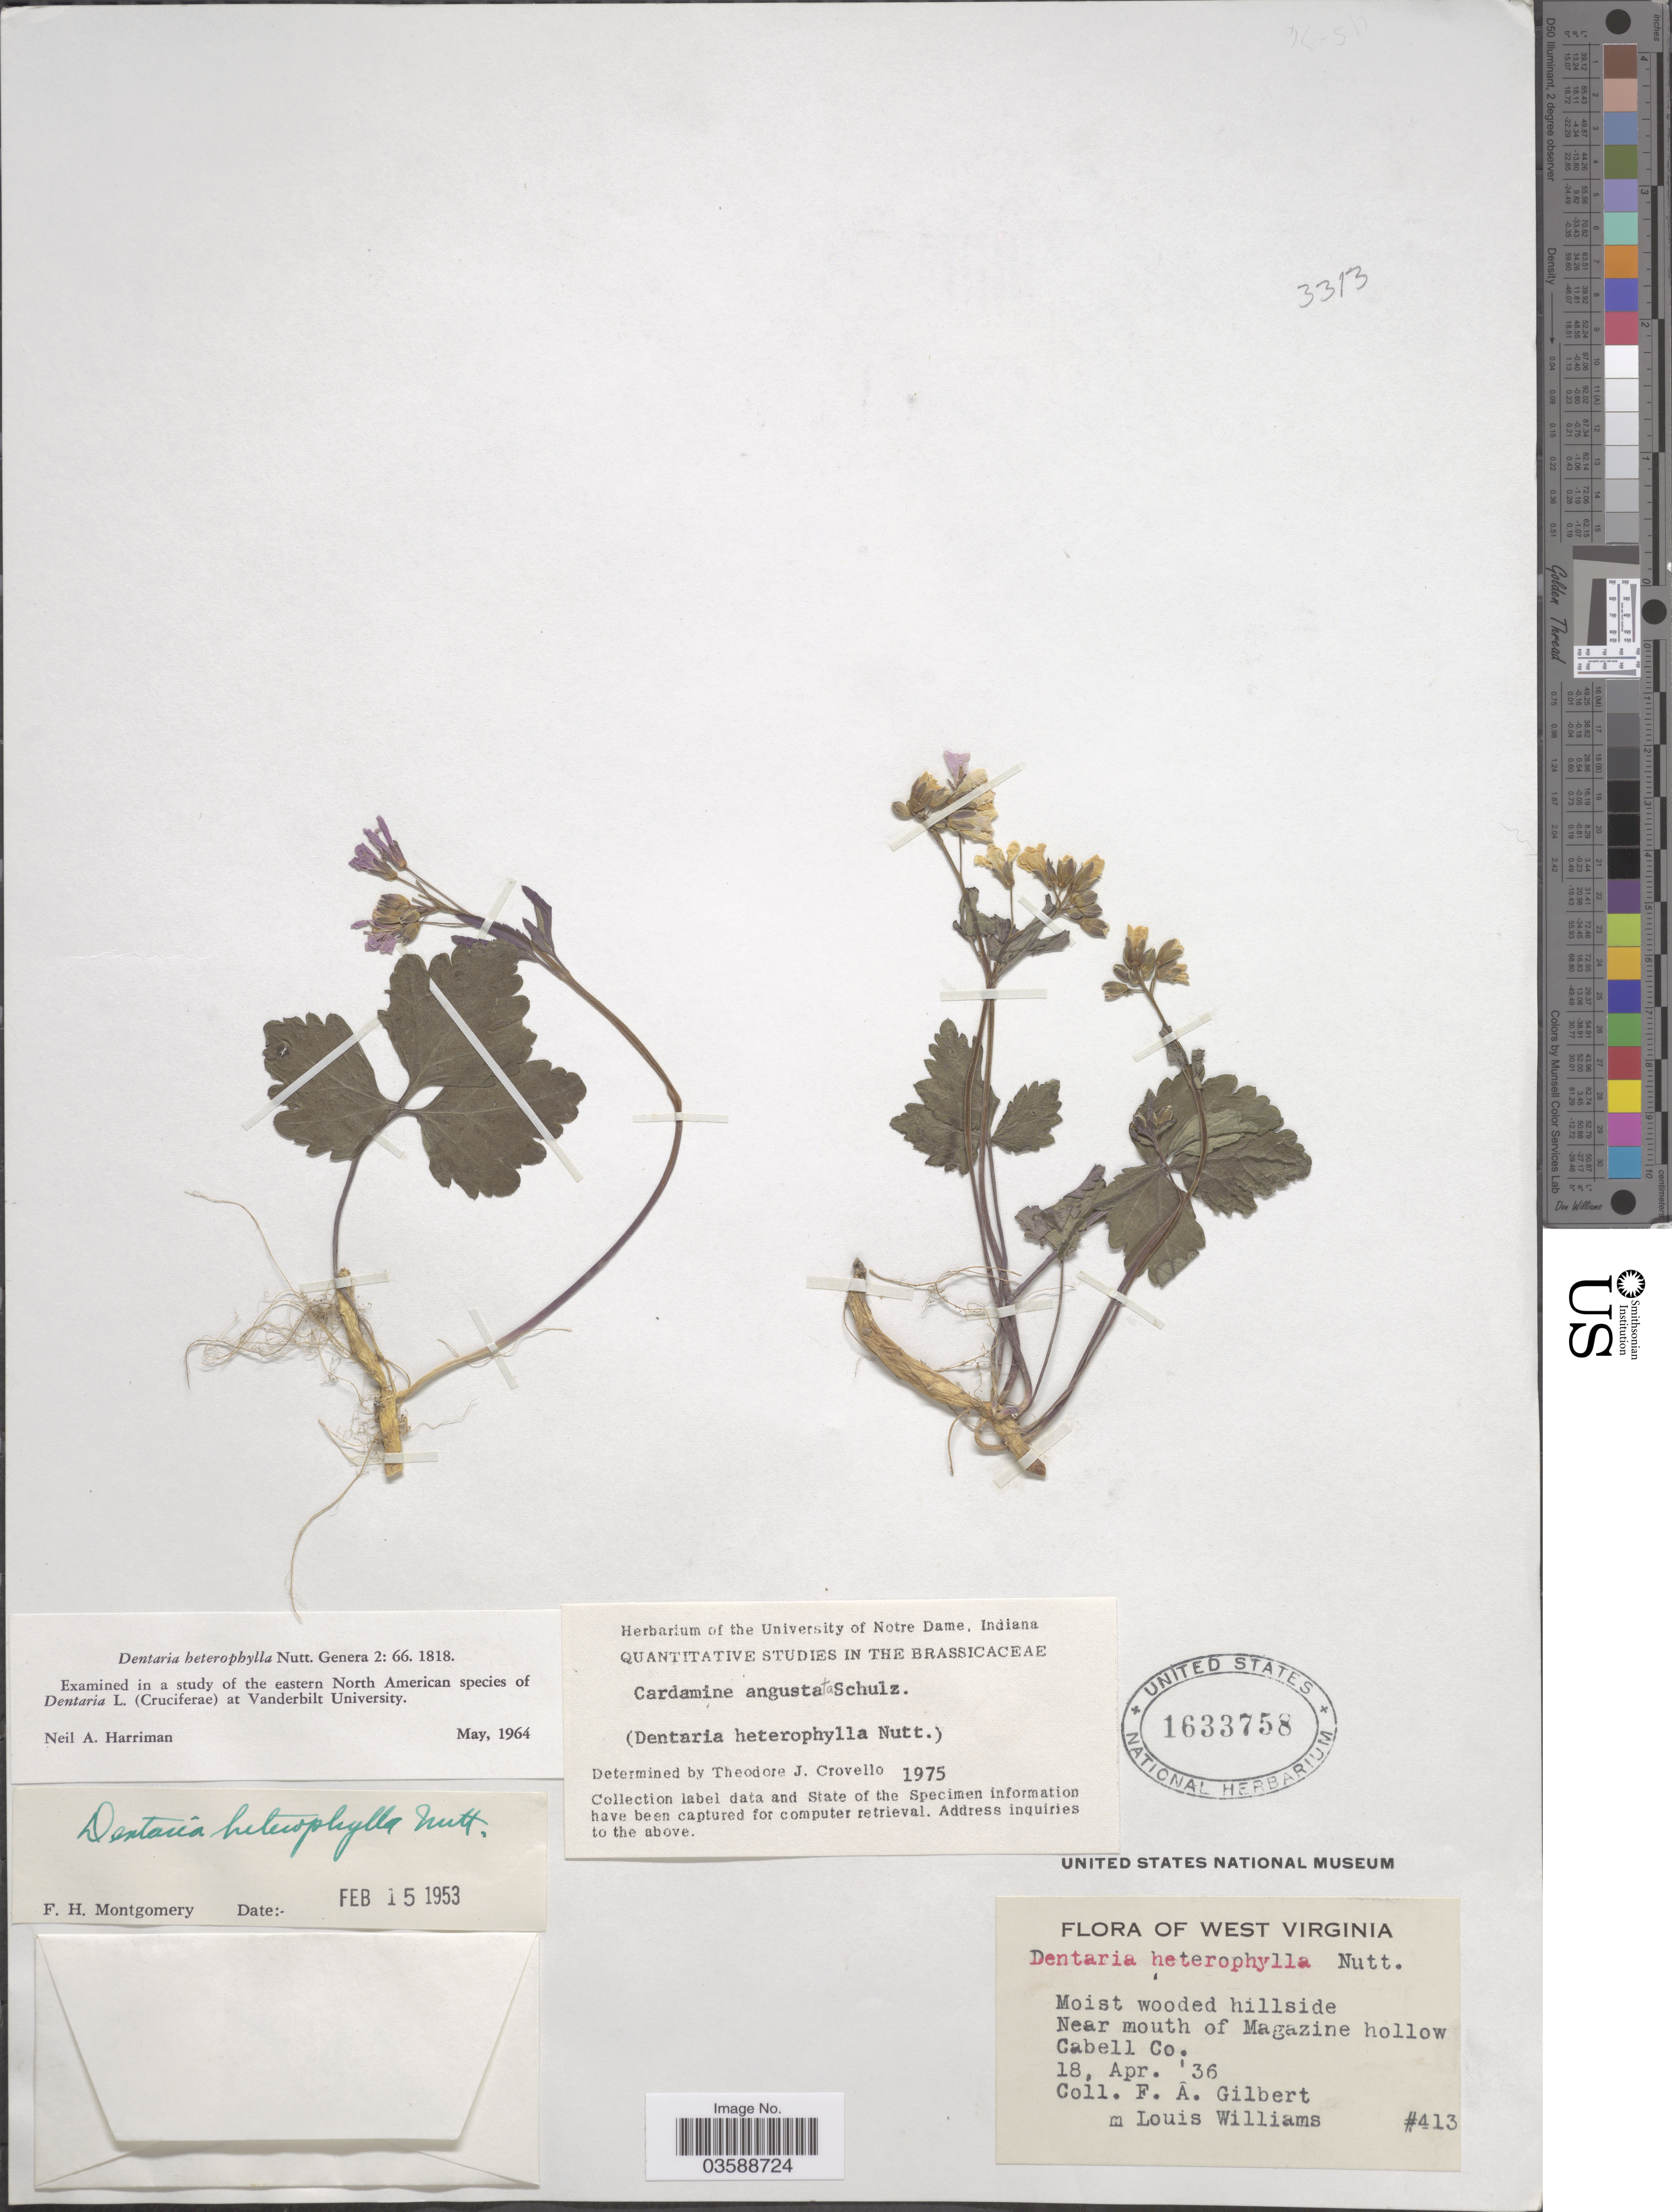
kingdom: Plantae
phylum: Tracheophyta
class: Magnoliopsida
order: Brassicales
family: Brassicaceae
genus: Cardamine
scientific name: Cardamine angustata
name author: O.E. Schulz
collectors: F. A. Gilbert & L. Williams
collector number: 413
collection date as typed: Transcribed d/m/y: 18/4/36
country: United States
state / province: West Virginia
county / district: Cabell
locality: Near mouth of Magazine hollow Cabell Co.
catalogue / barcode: US 1633758